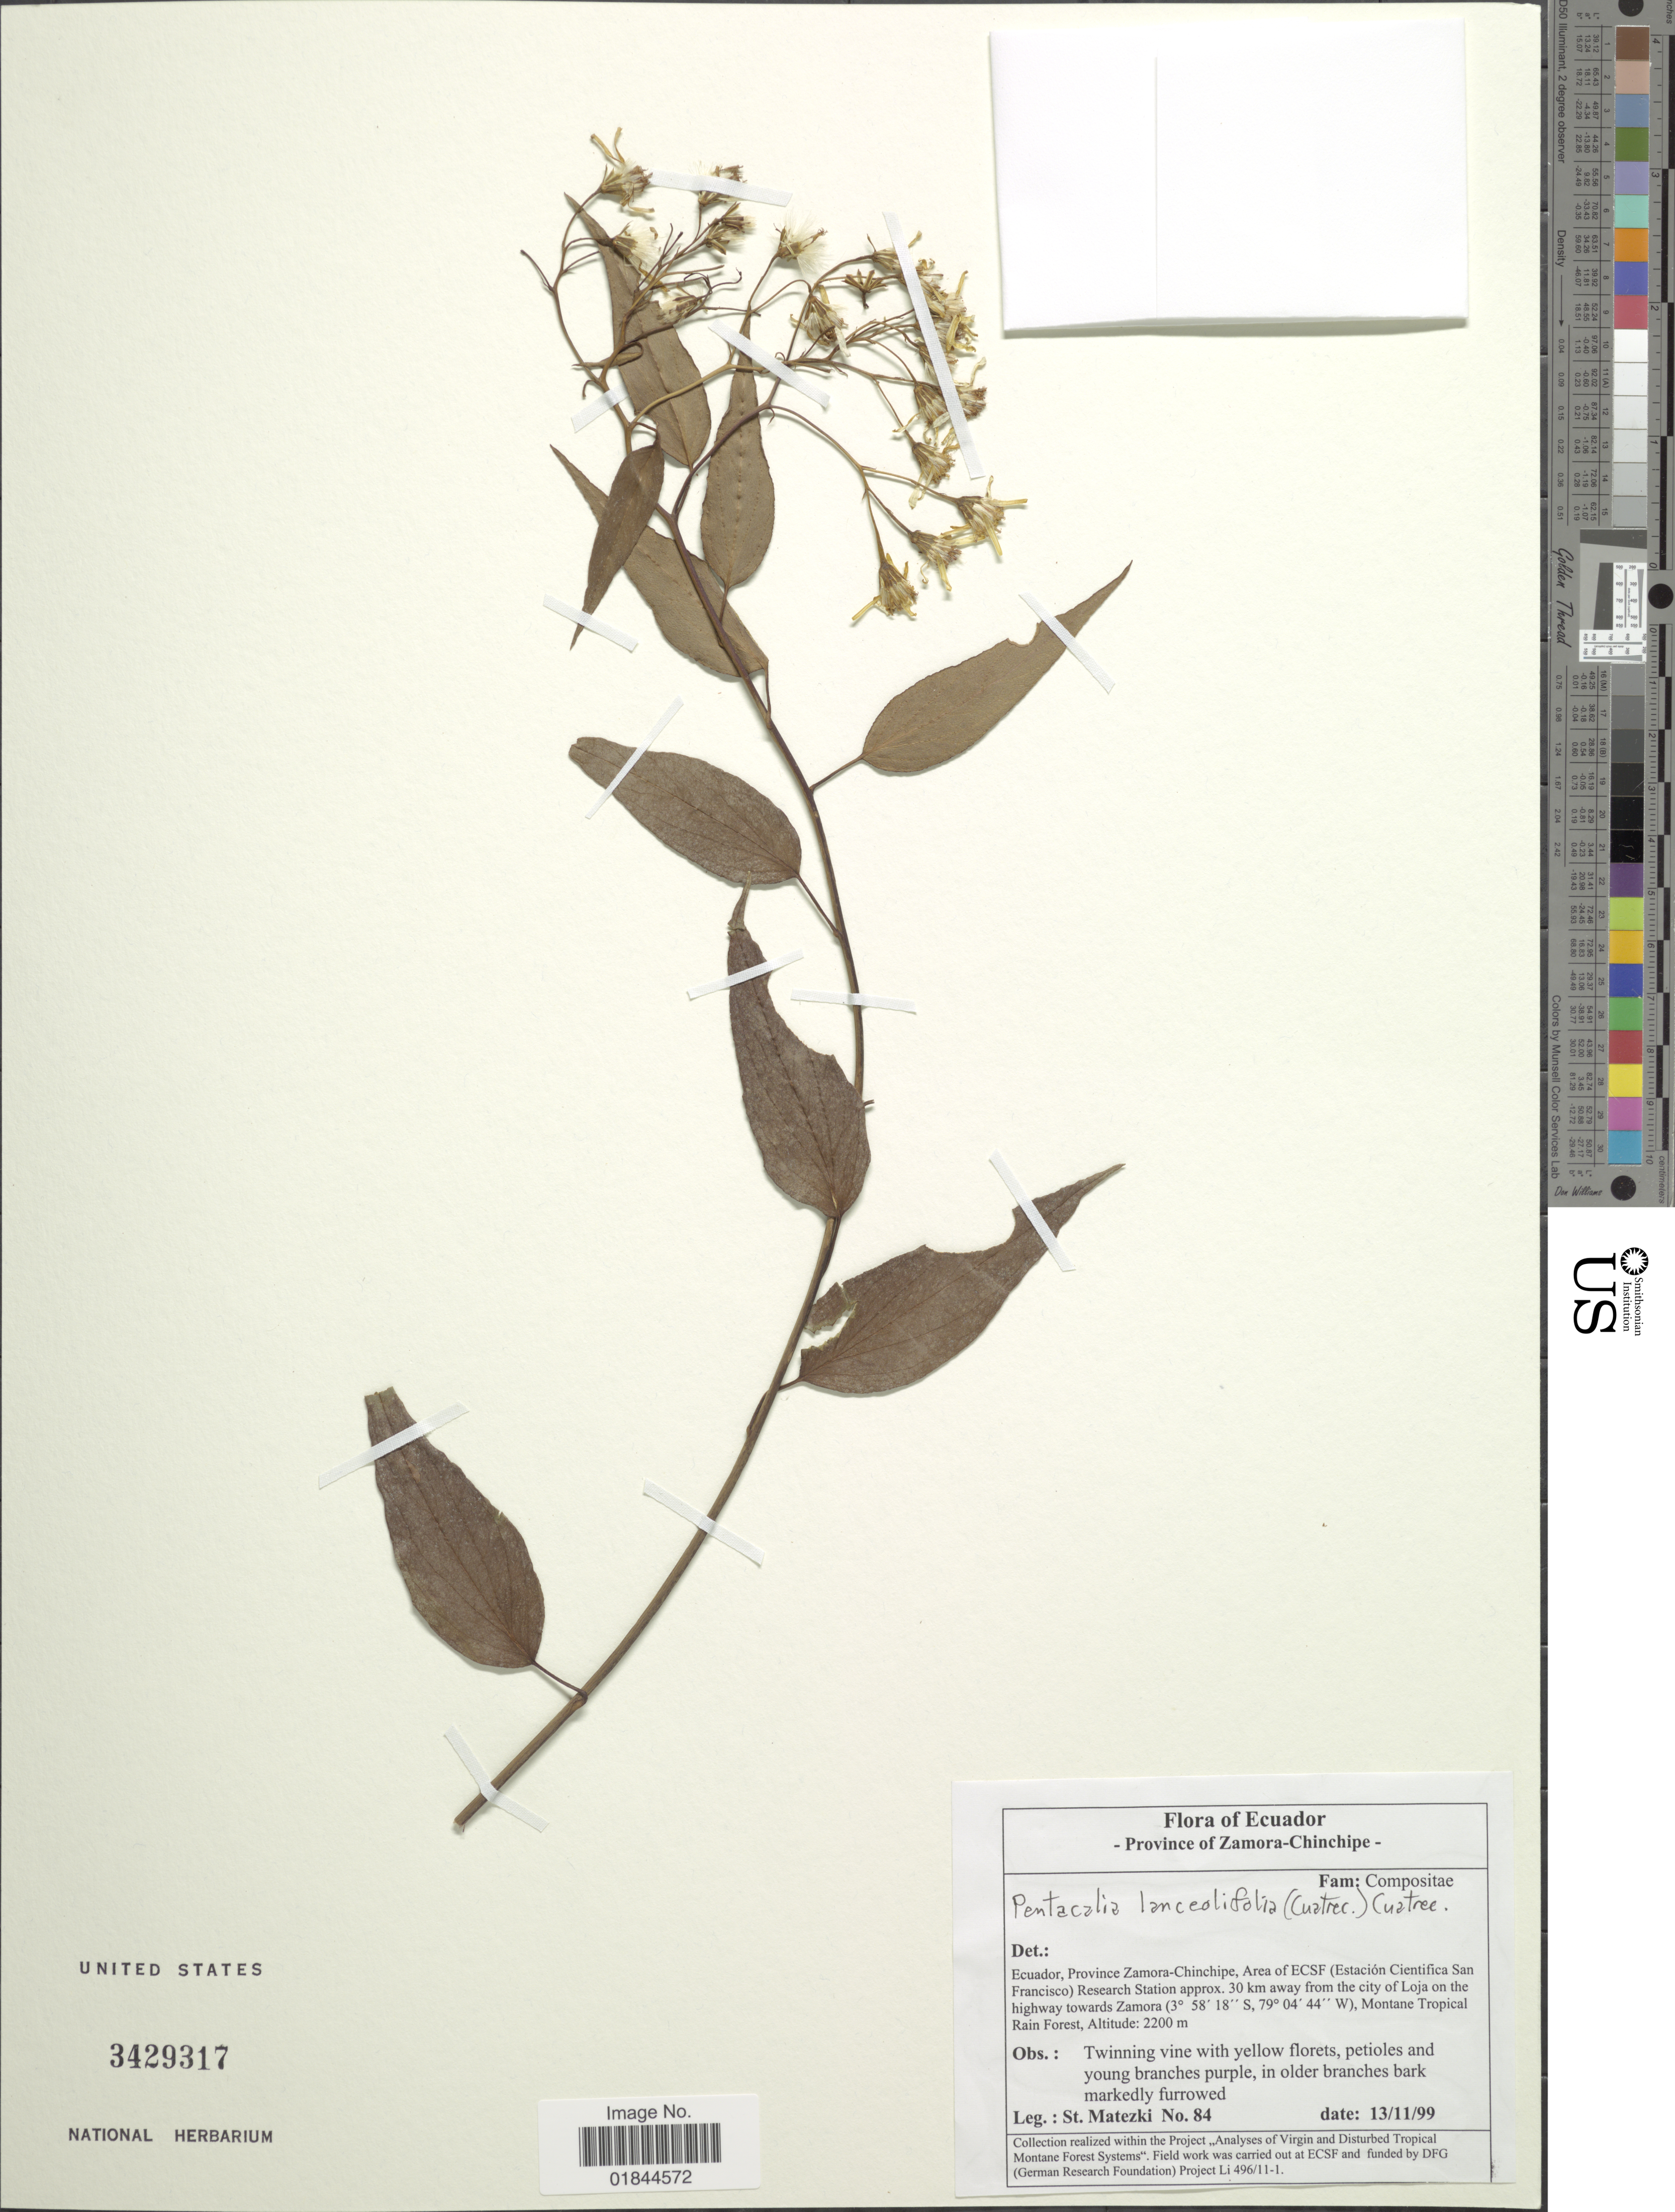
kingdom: Plantae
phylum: Tracheophyta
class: Magnoliopsida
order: Asterales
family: Asteraceae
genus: Pentacalia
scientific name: Pentacalia andrei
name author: (Greenm.) Cuatrec.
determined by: Calvo, Joel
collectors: S. Matezki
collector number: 84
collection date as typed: Transcribed d/m/y: 13/11/99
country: Ecuador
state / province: Zamora-Chinchipe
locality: Area of ECSF (Estacion Cientifica San Francisco) Research Station approx. 30 km away from the city of Loja on the highway towards Zamora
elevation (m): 2200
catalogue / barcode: US 3429317